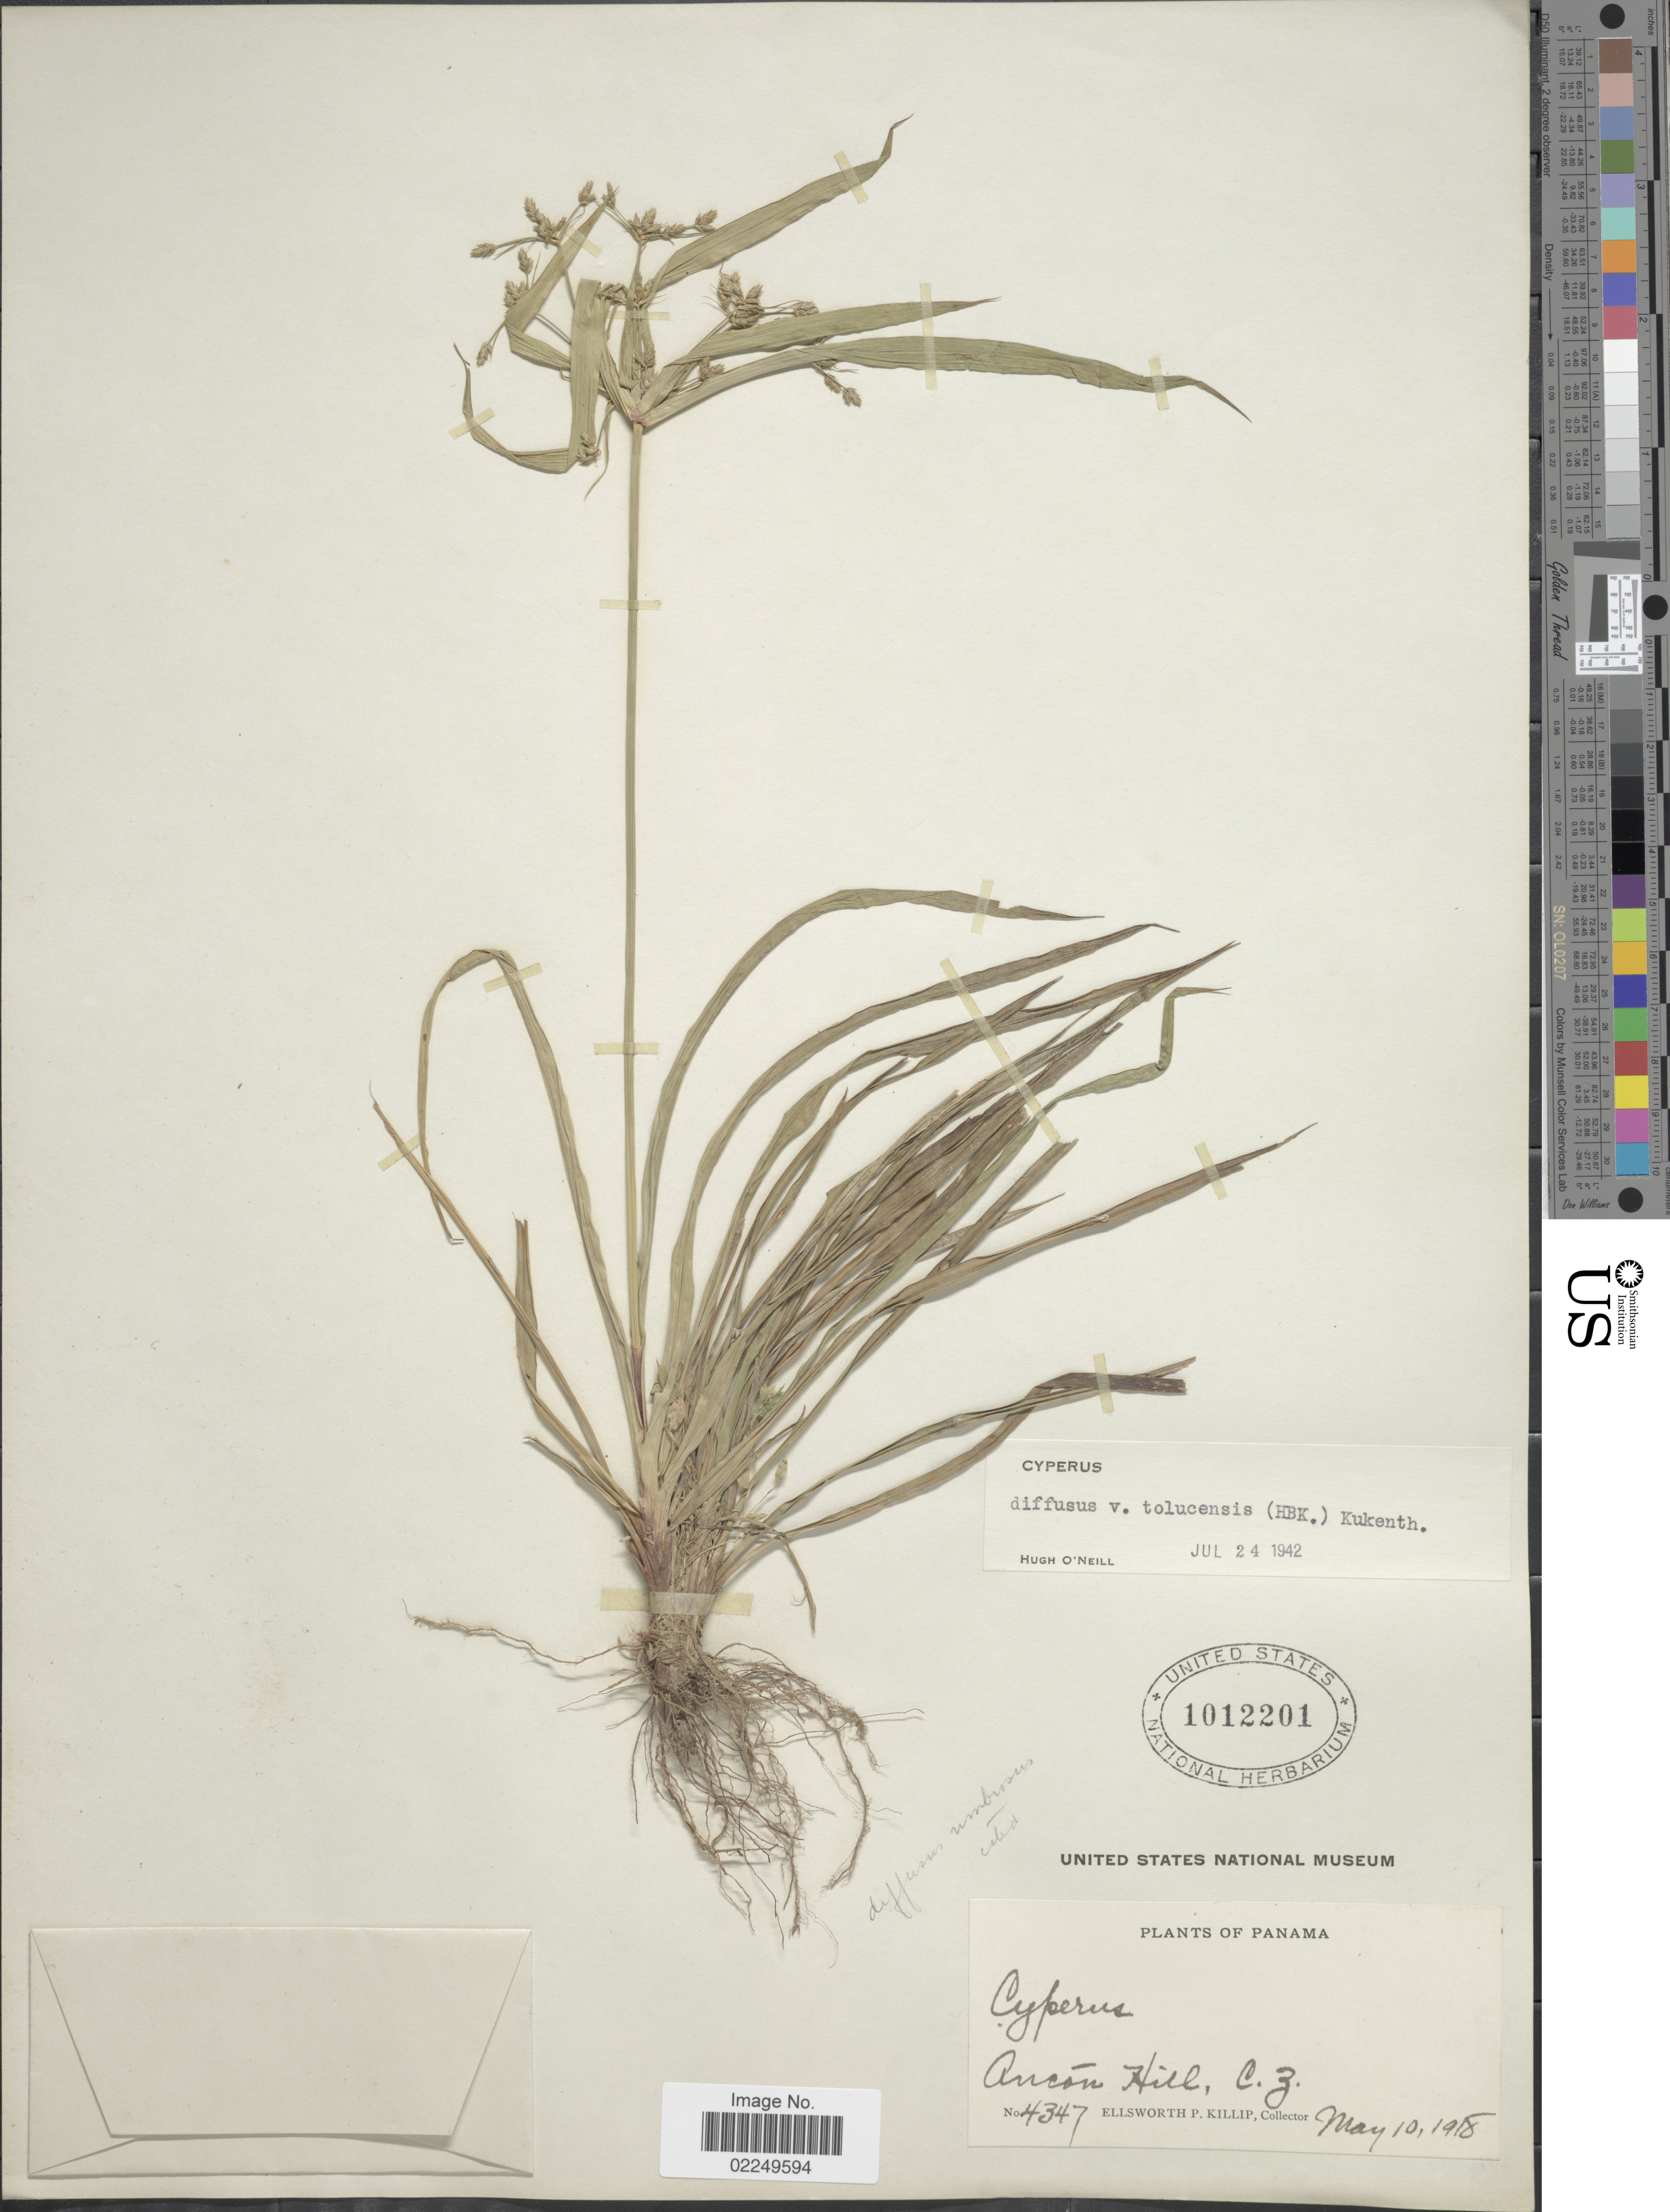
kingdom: Plantae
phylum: Tracheophyta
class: Liliopsida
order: Poales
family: Cyperaceae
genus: Cyperus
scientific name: Cyperus laxus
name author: Lam.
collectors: E. P. Killip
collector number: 4347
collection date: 1918-05-10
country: Panama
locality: Ancon Hill, C.Z.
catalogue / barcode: US 1012201